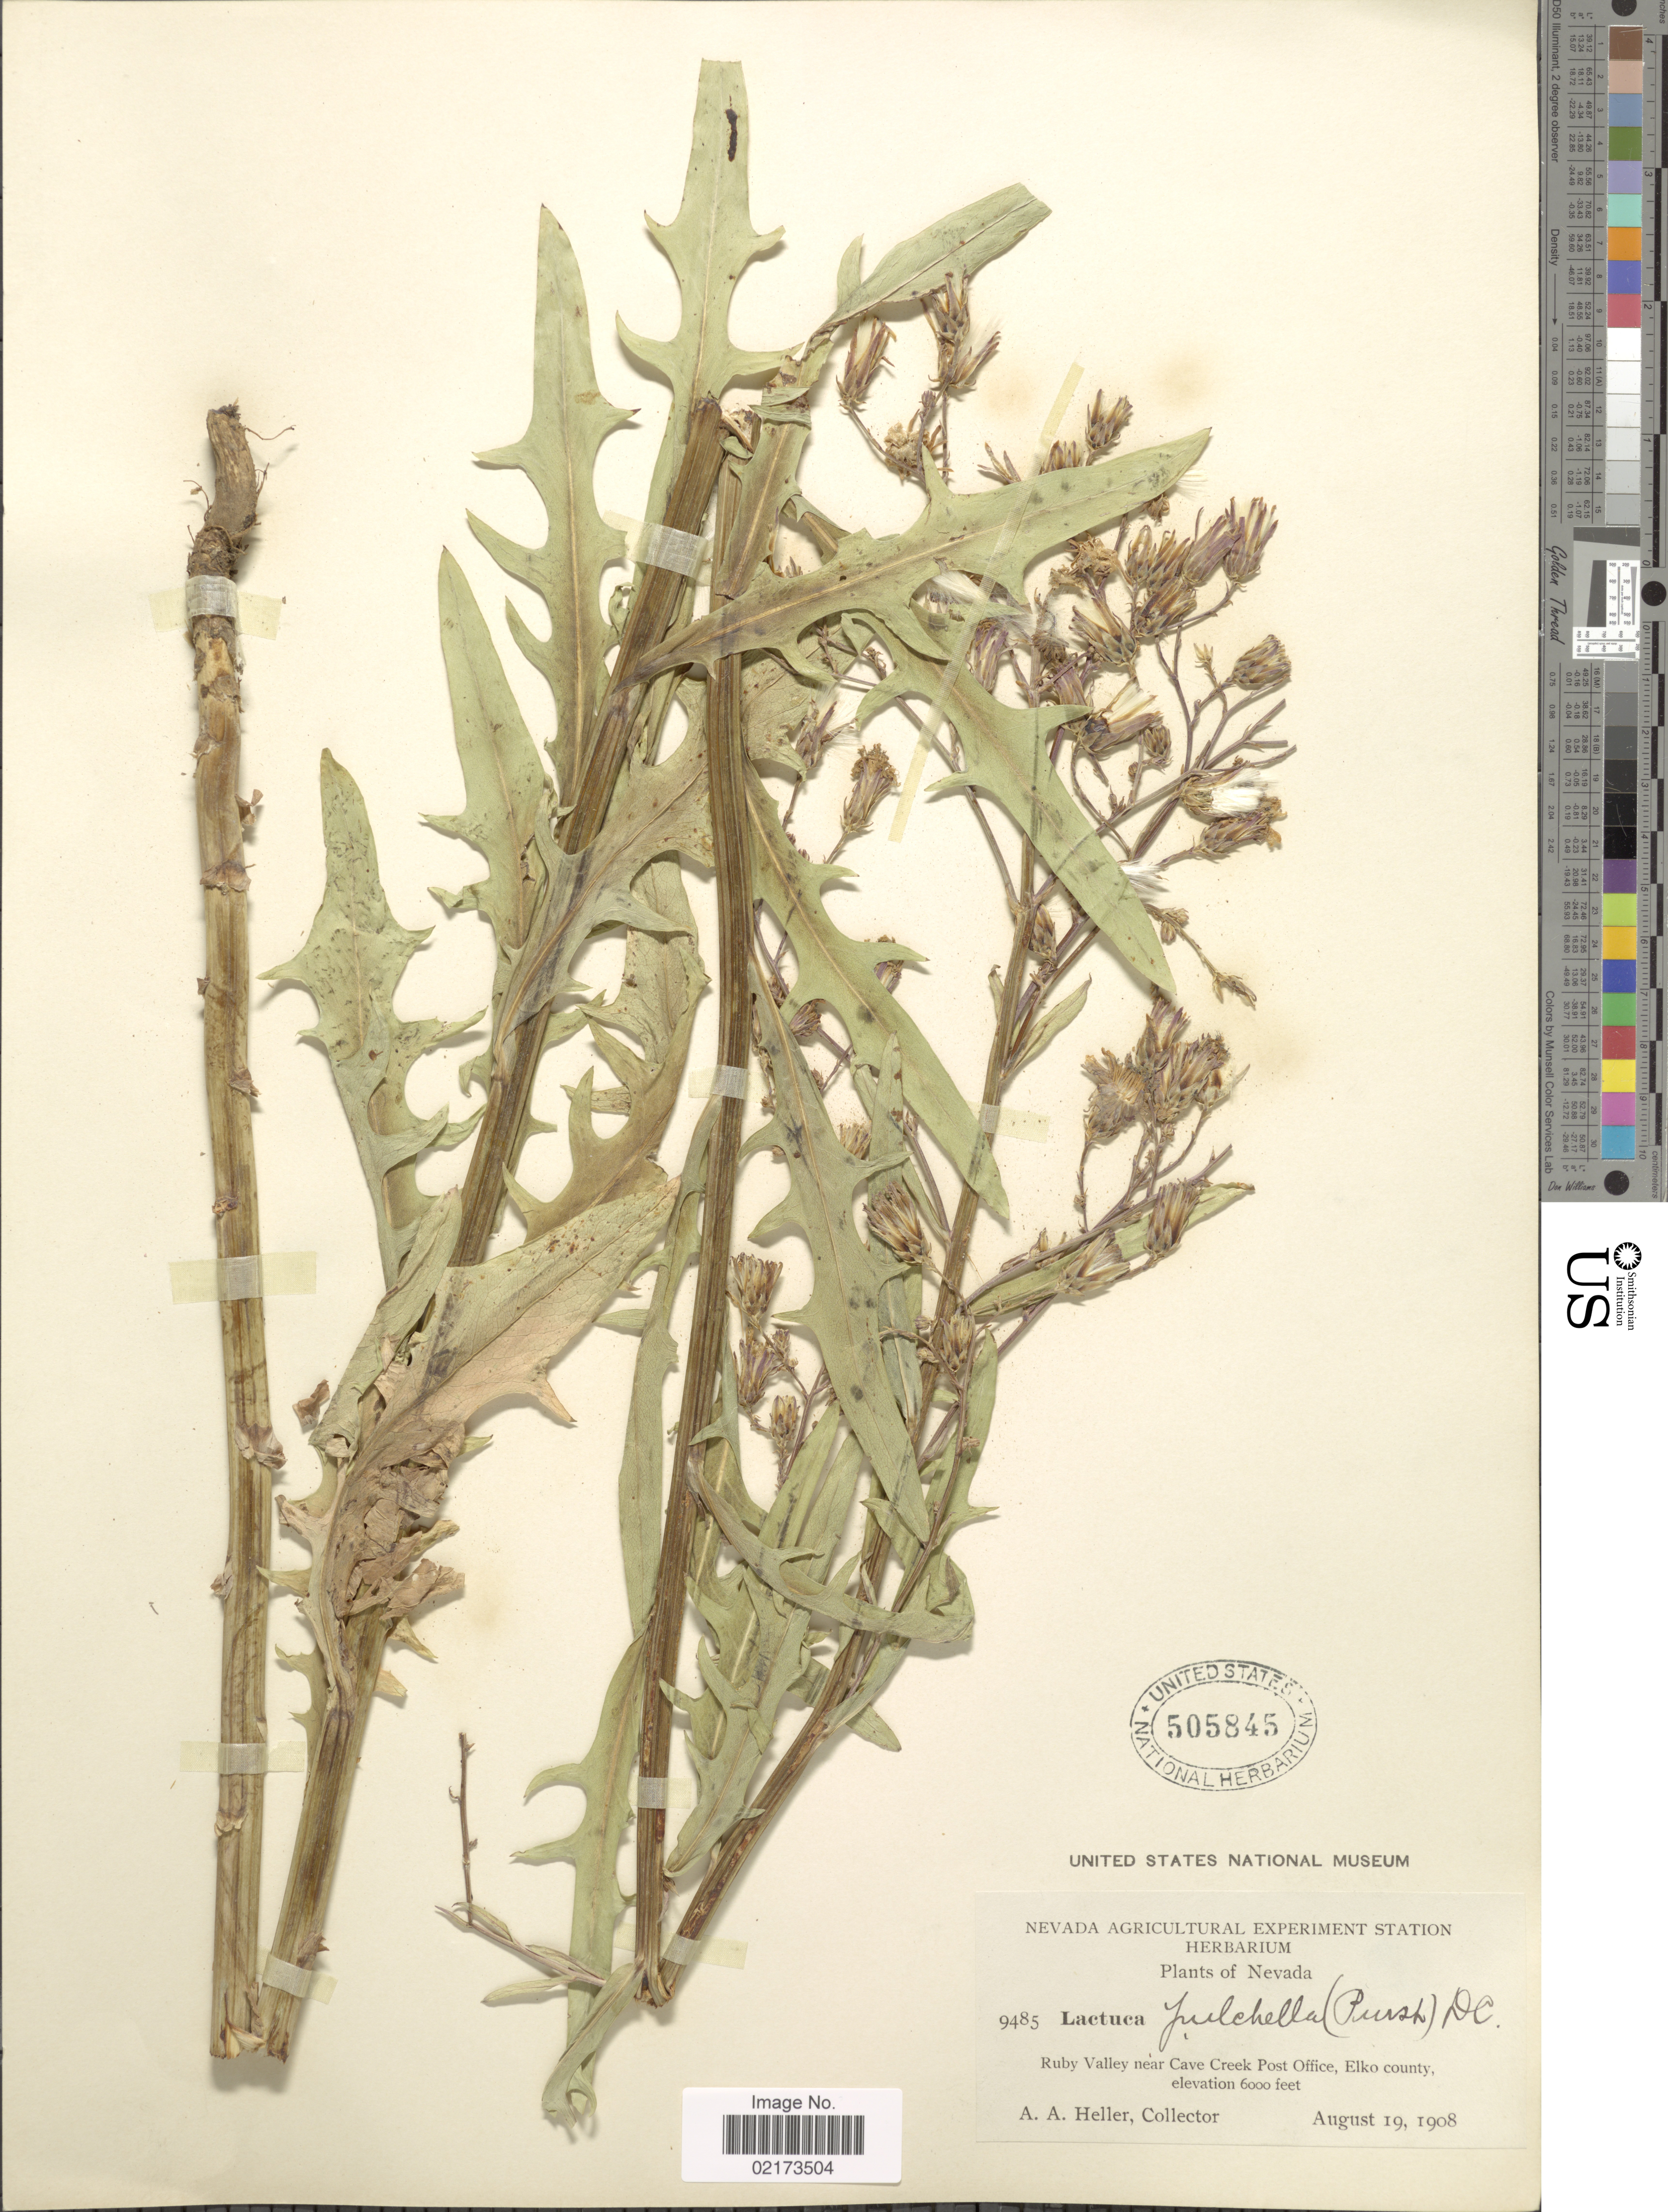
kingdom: Plantae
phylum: Tracheophyta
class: Magnoliopsida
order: Asterales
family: Asteraceae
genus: Lactuca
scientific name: Lactuca tatarica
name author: (L.) C.A. Mey.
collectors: A. A. Heller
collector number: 9485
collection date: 1908-08-19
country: United States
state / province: Nevada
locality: Ruby Valley near Cave Creek Post Office, Elko County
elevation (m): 1829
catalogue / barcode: US 505845